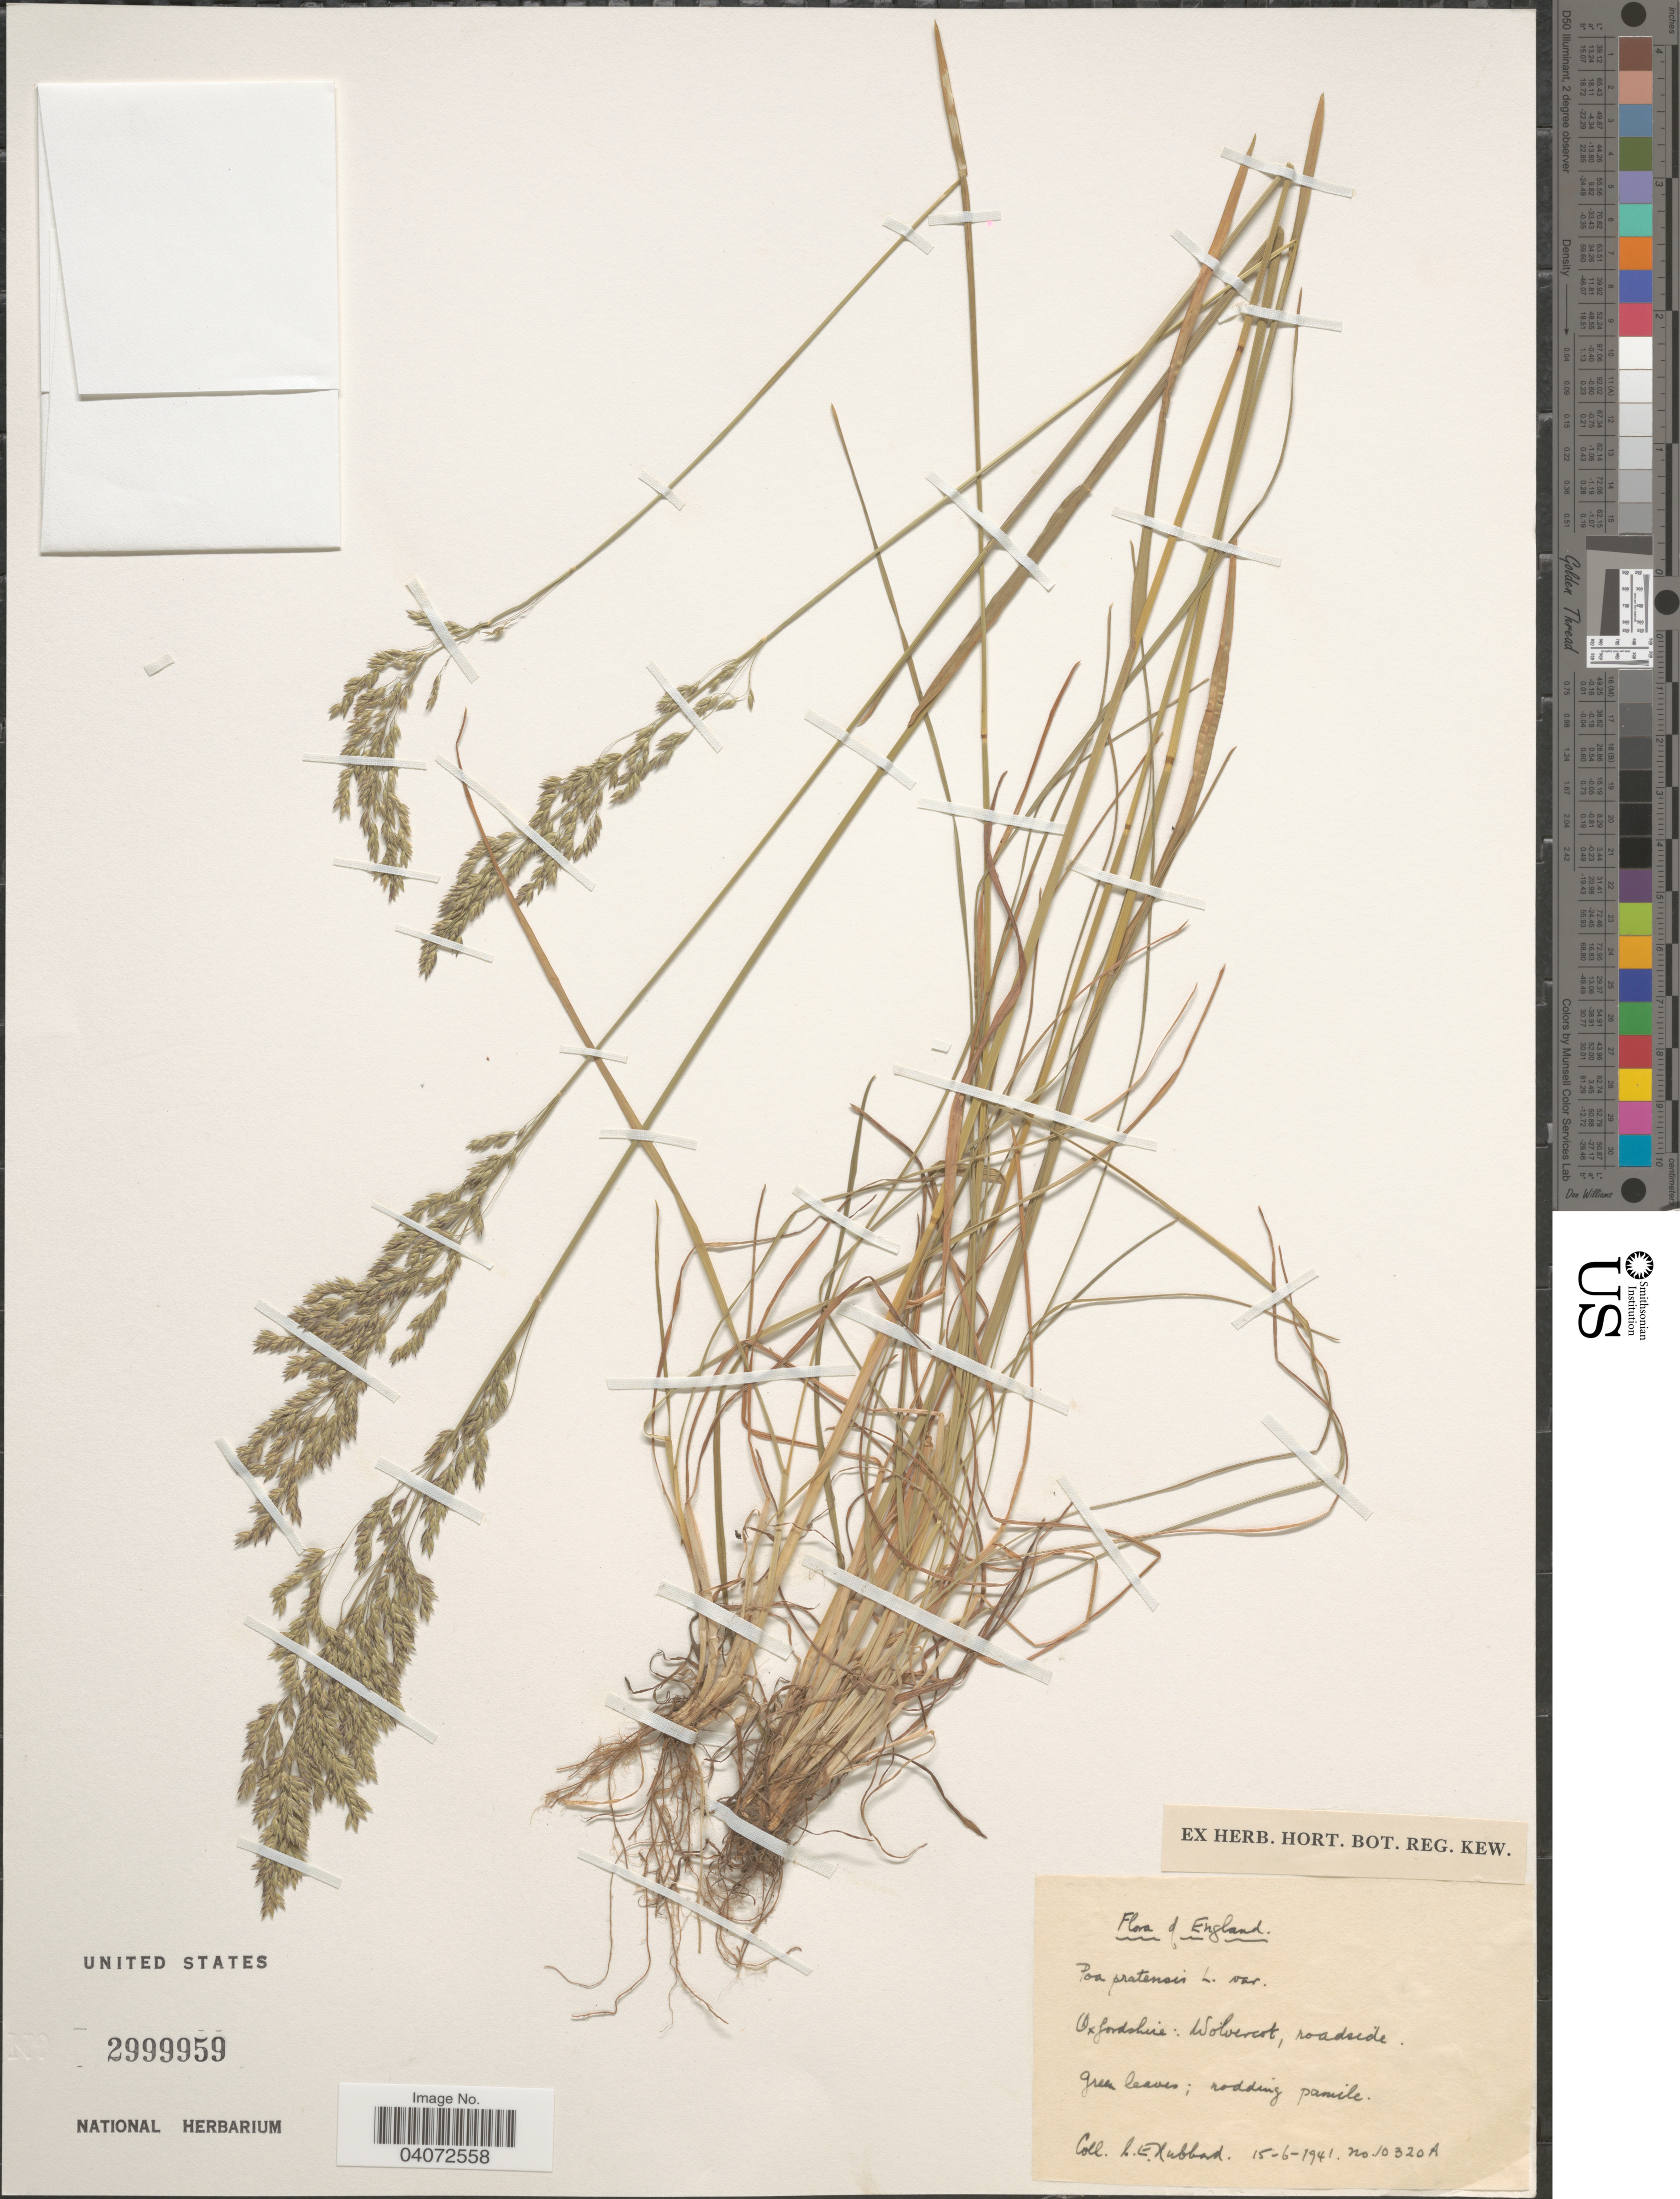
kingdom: Plantae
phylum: Tracheophyta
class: Liliopsida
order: Poales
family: Poaceae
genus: Poa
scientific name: Poa pratensis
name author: L.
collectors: C. E. Hubbard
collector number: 10320A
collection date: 1941-06-15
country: United Kingdom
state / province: England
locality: Oxfordshire: Wolverest, roadside.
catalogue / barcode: US 2999959